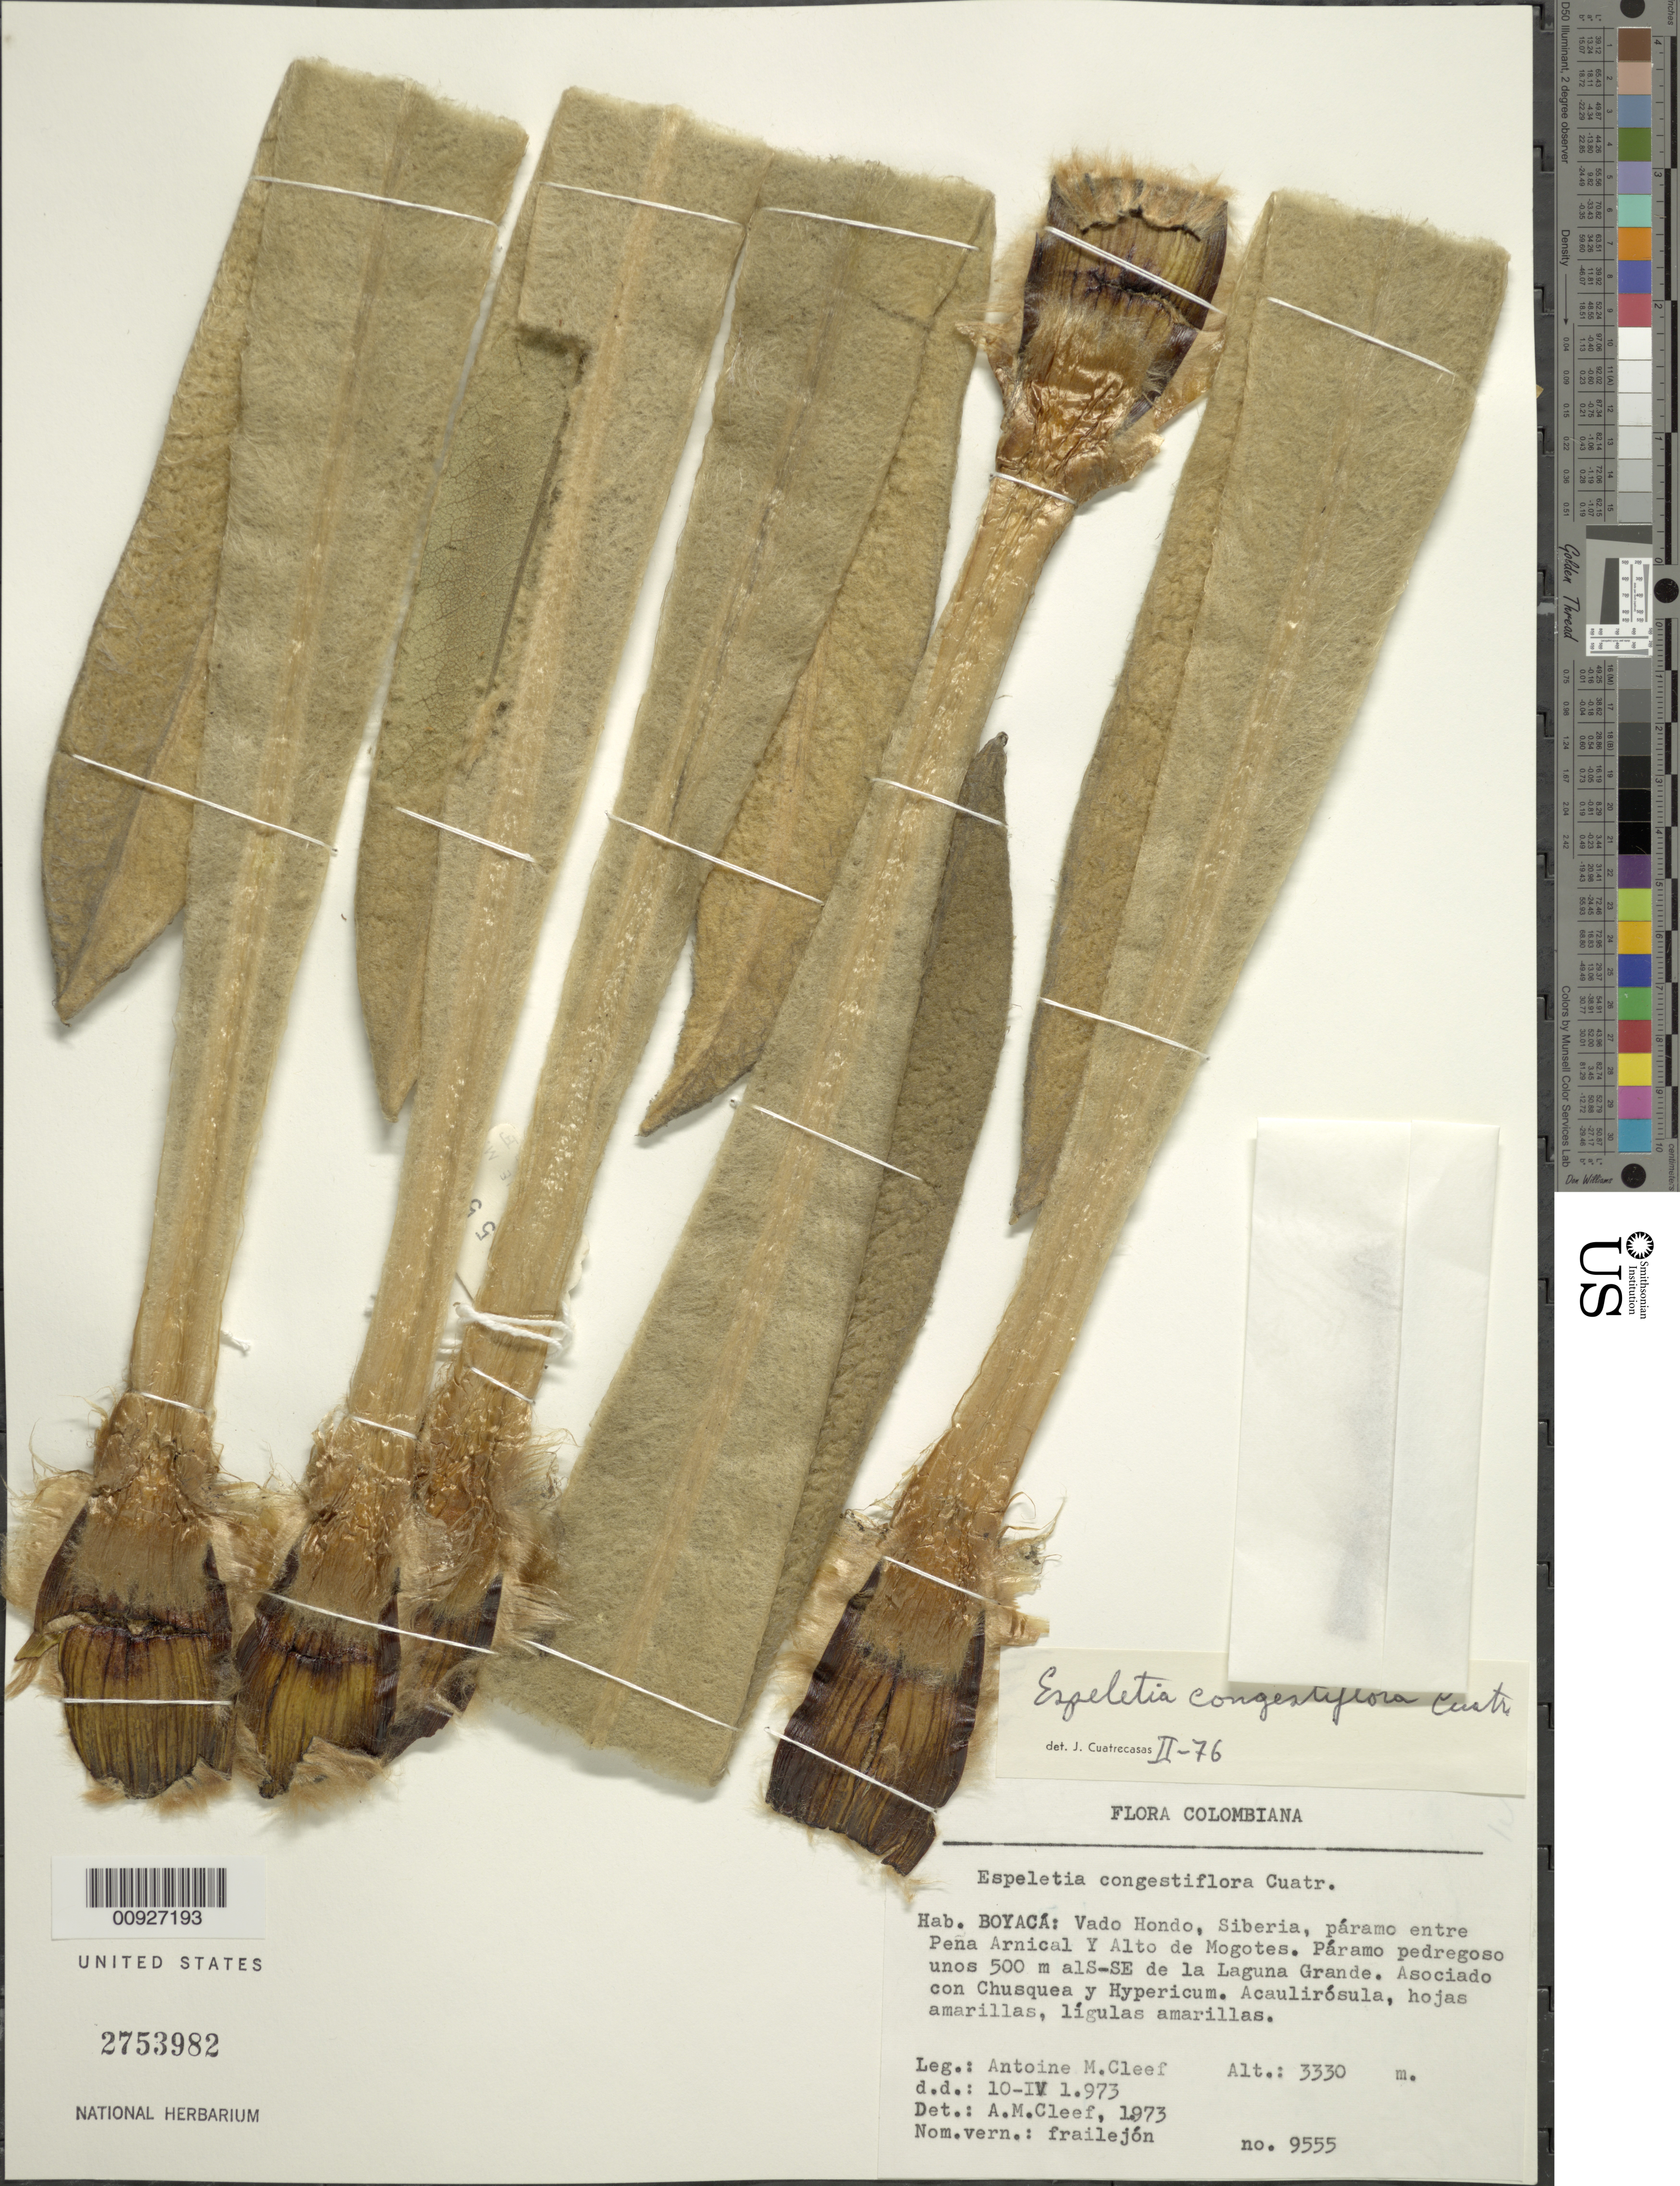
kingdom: Plantae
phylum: Tracheophyta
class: Magnoliopsida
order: Asterales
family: Asteraceae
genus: Espeletia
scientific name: Espeletia congestiflora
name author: Cuatrec.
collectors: A. M. Cleef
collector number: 9557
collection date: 1973-04-10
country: Colombia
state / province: Boyacá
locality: Vado Hondo, Siberia, Páramo entre Peña Arnical y Alto de Mogotes. Páramo pedregoso unos 500 m al S-SE de la Laguna Grande.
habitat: Páramo pedregoso unos 500 m al S-SE de la Laguna Grande. Asociado con Chusquea y Hypericum.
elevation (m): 3330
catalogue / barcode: US 2753982